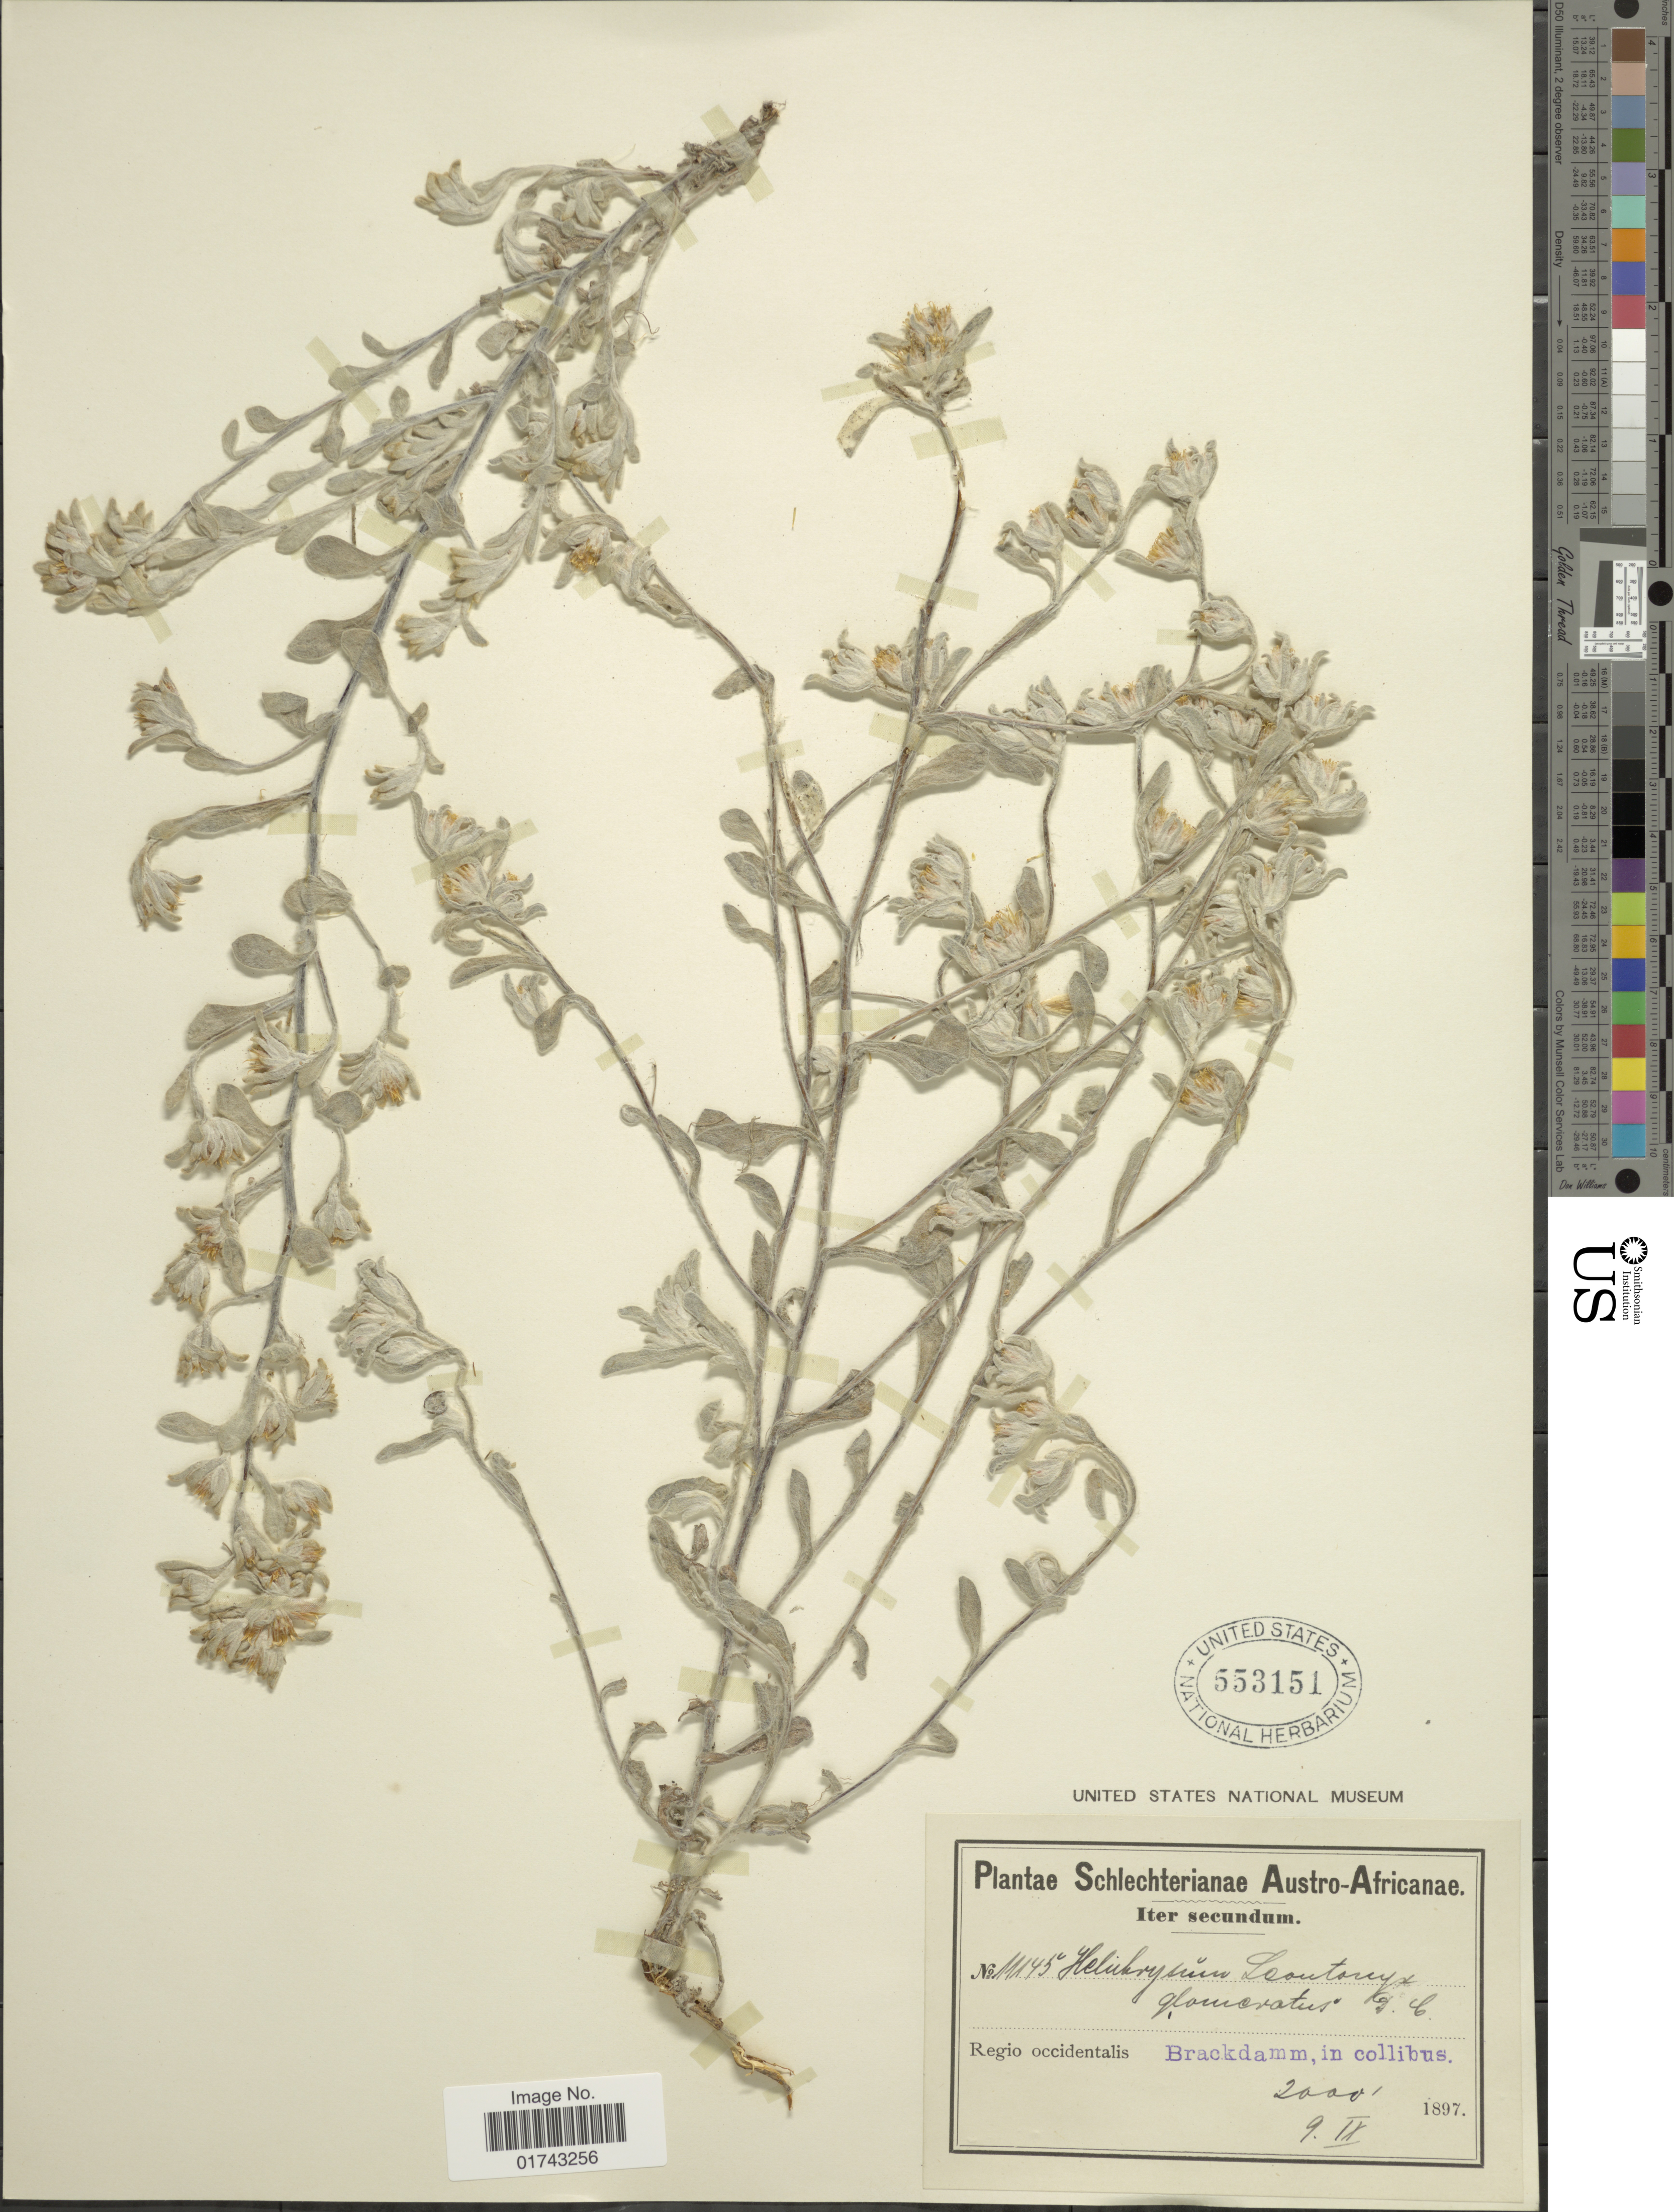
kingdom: Plantae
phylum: Tracheophyta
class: Magnoliopsida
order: Asterales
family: Asteraceae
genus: Helichrysum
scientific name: Helichrysum leontonyx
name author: DC.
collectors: Schlechter, --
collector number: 11145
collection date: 1897-09-09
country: South Africa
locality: Regio occidentalis, Brackdamm, in collibus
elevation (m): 610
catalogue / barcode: US 553151